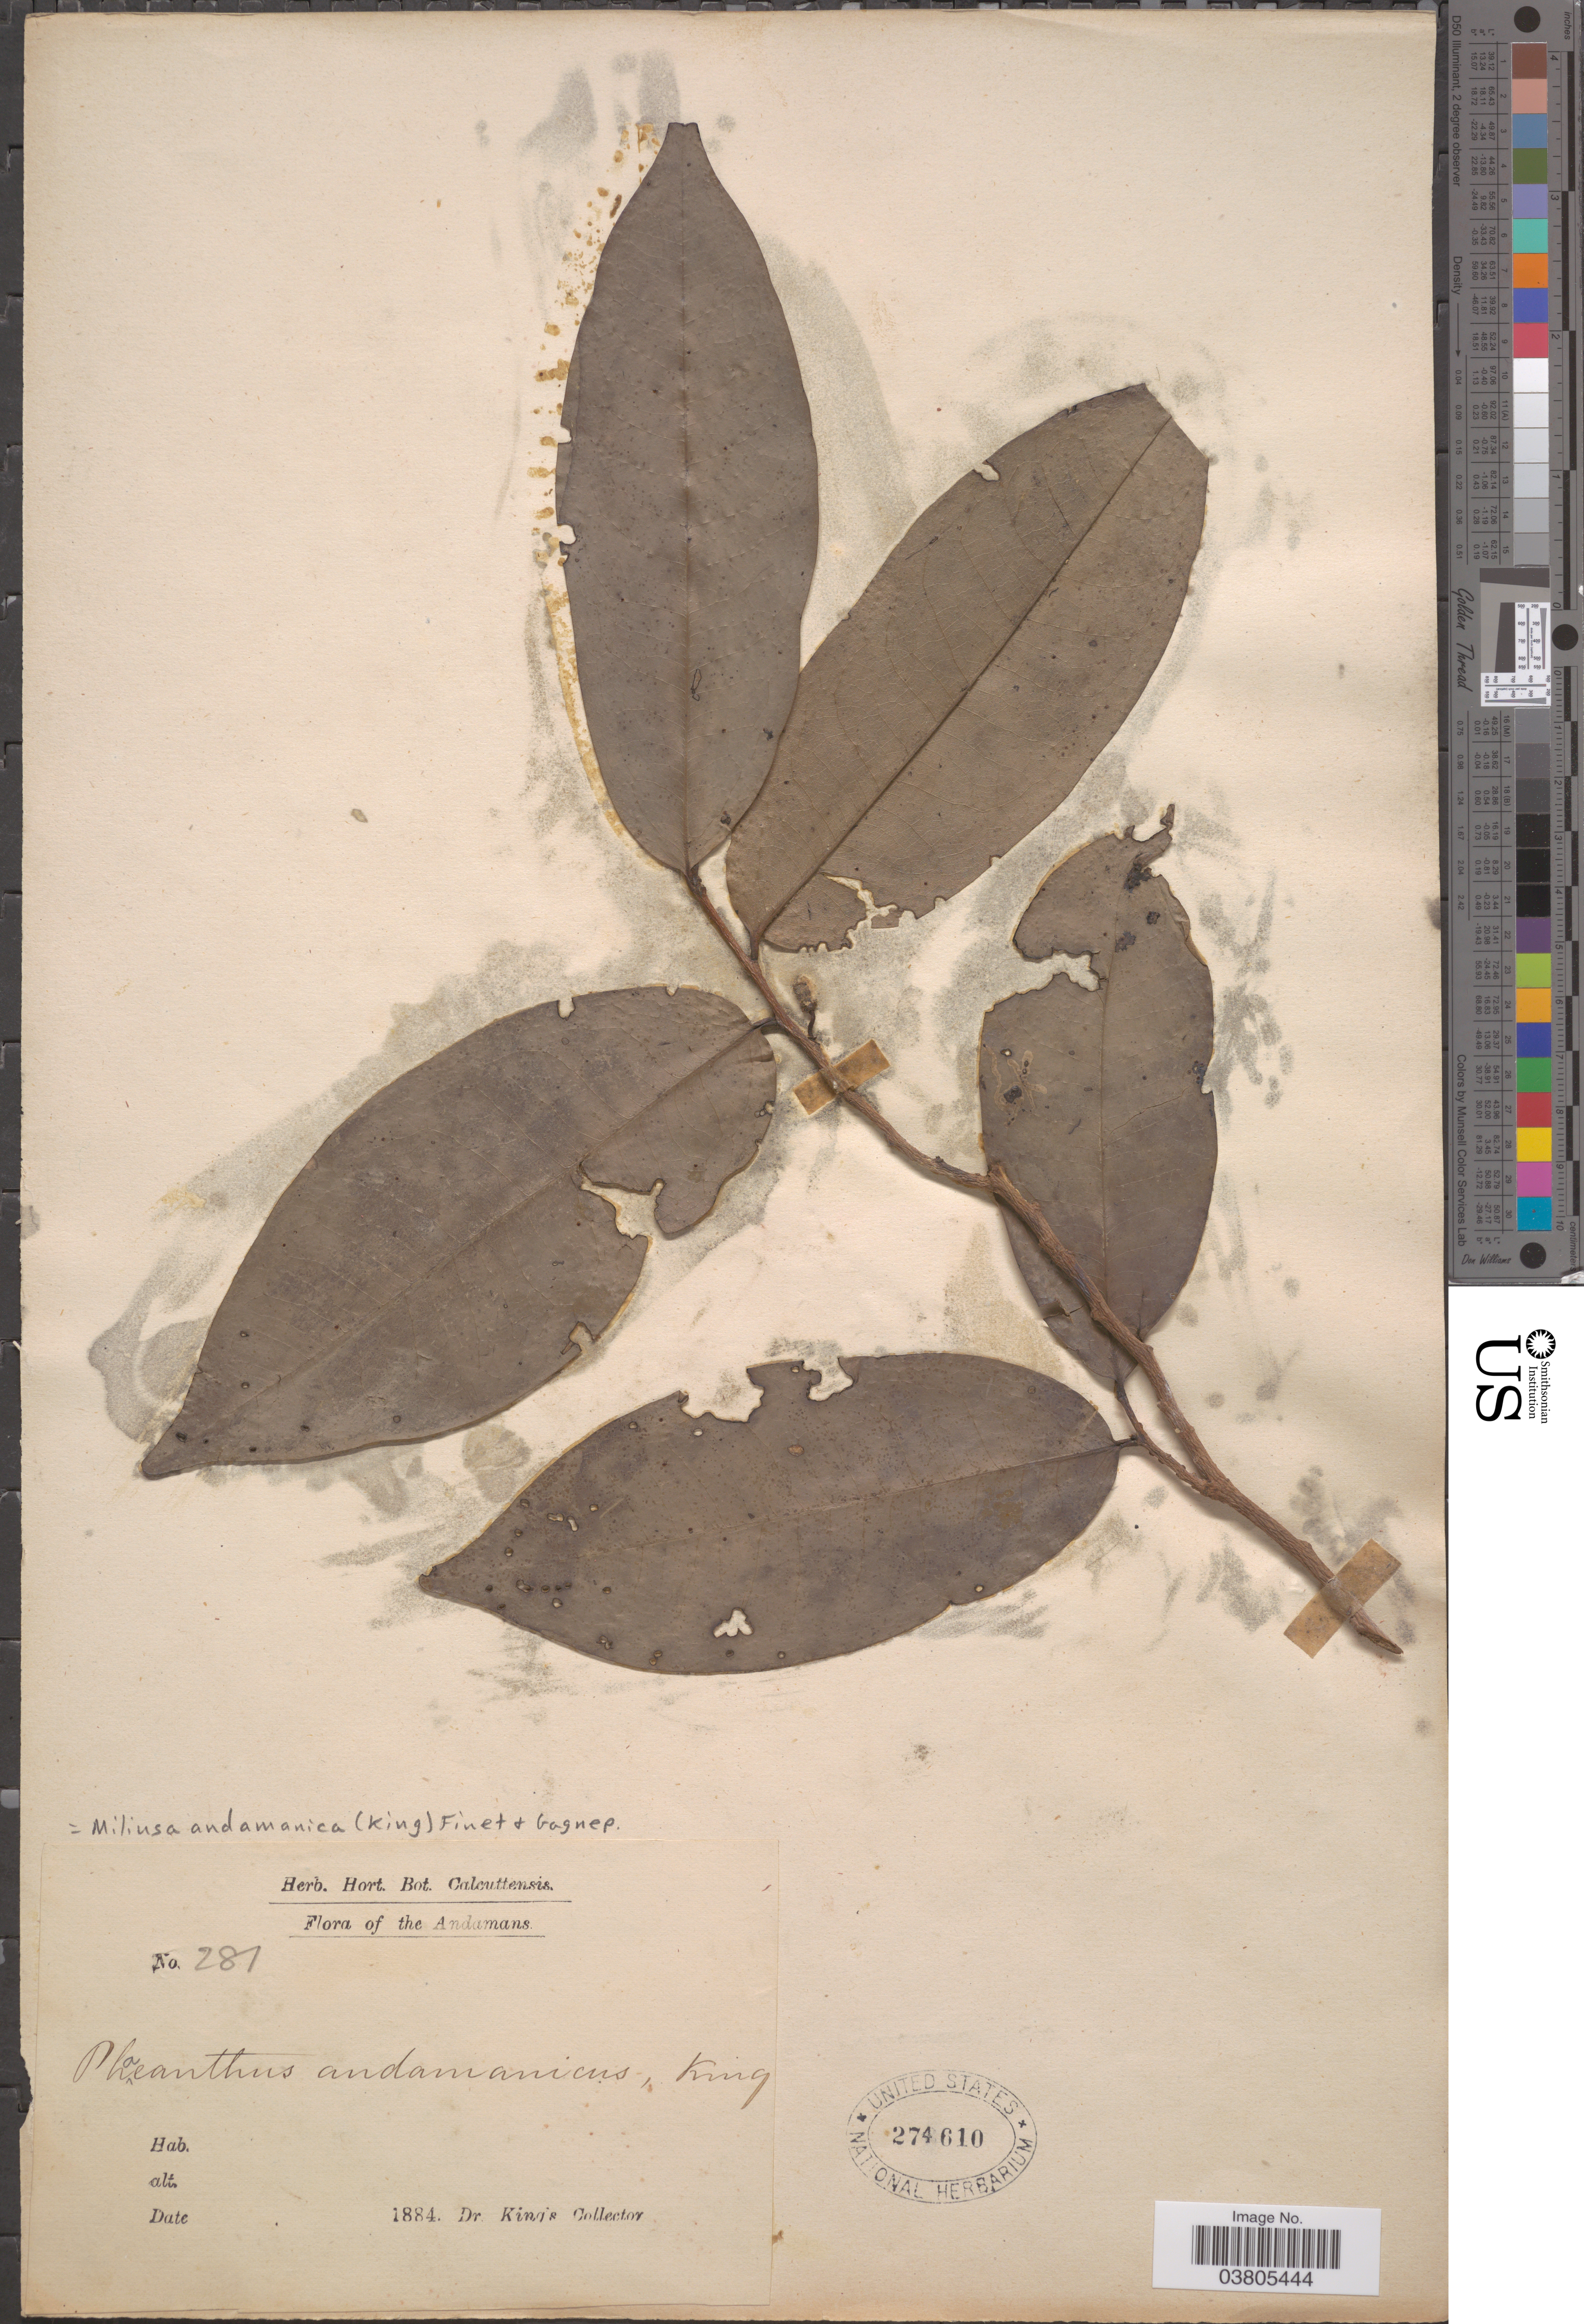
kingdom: Plantae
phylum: Tracheophyta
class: Magnoliopsida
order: Magnoliales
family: Annonaceae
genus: Miliusa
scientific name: Miliusa andamanica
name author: Finet & Gagnep.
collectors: Dr. King's collector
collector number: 281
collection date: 1884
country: India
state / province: Andaman and Nicobar Islands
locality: Andamans.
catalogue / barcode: US 274610